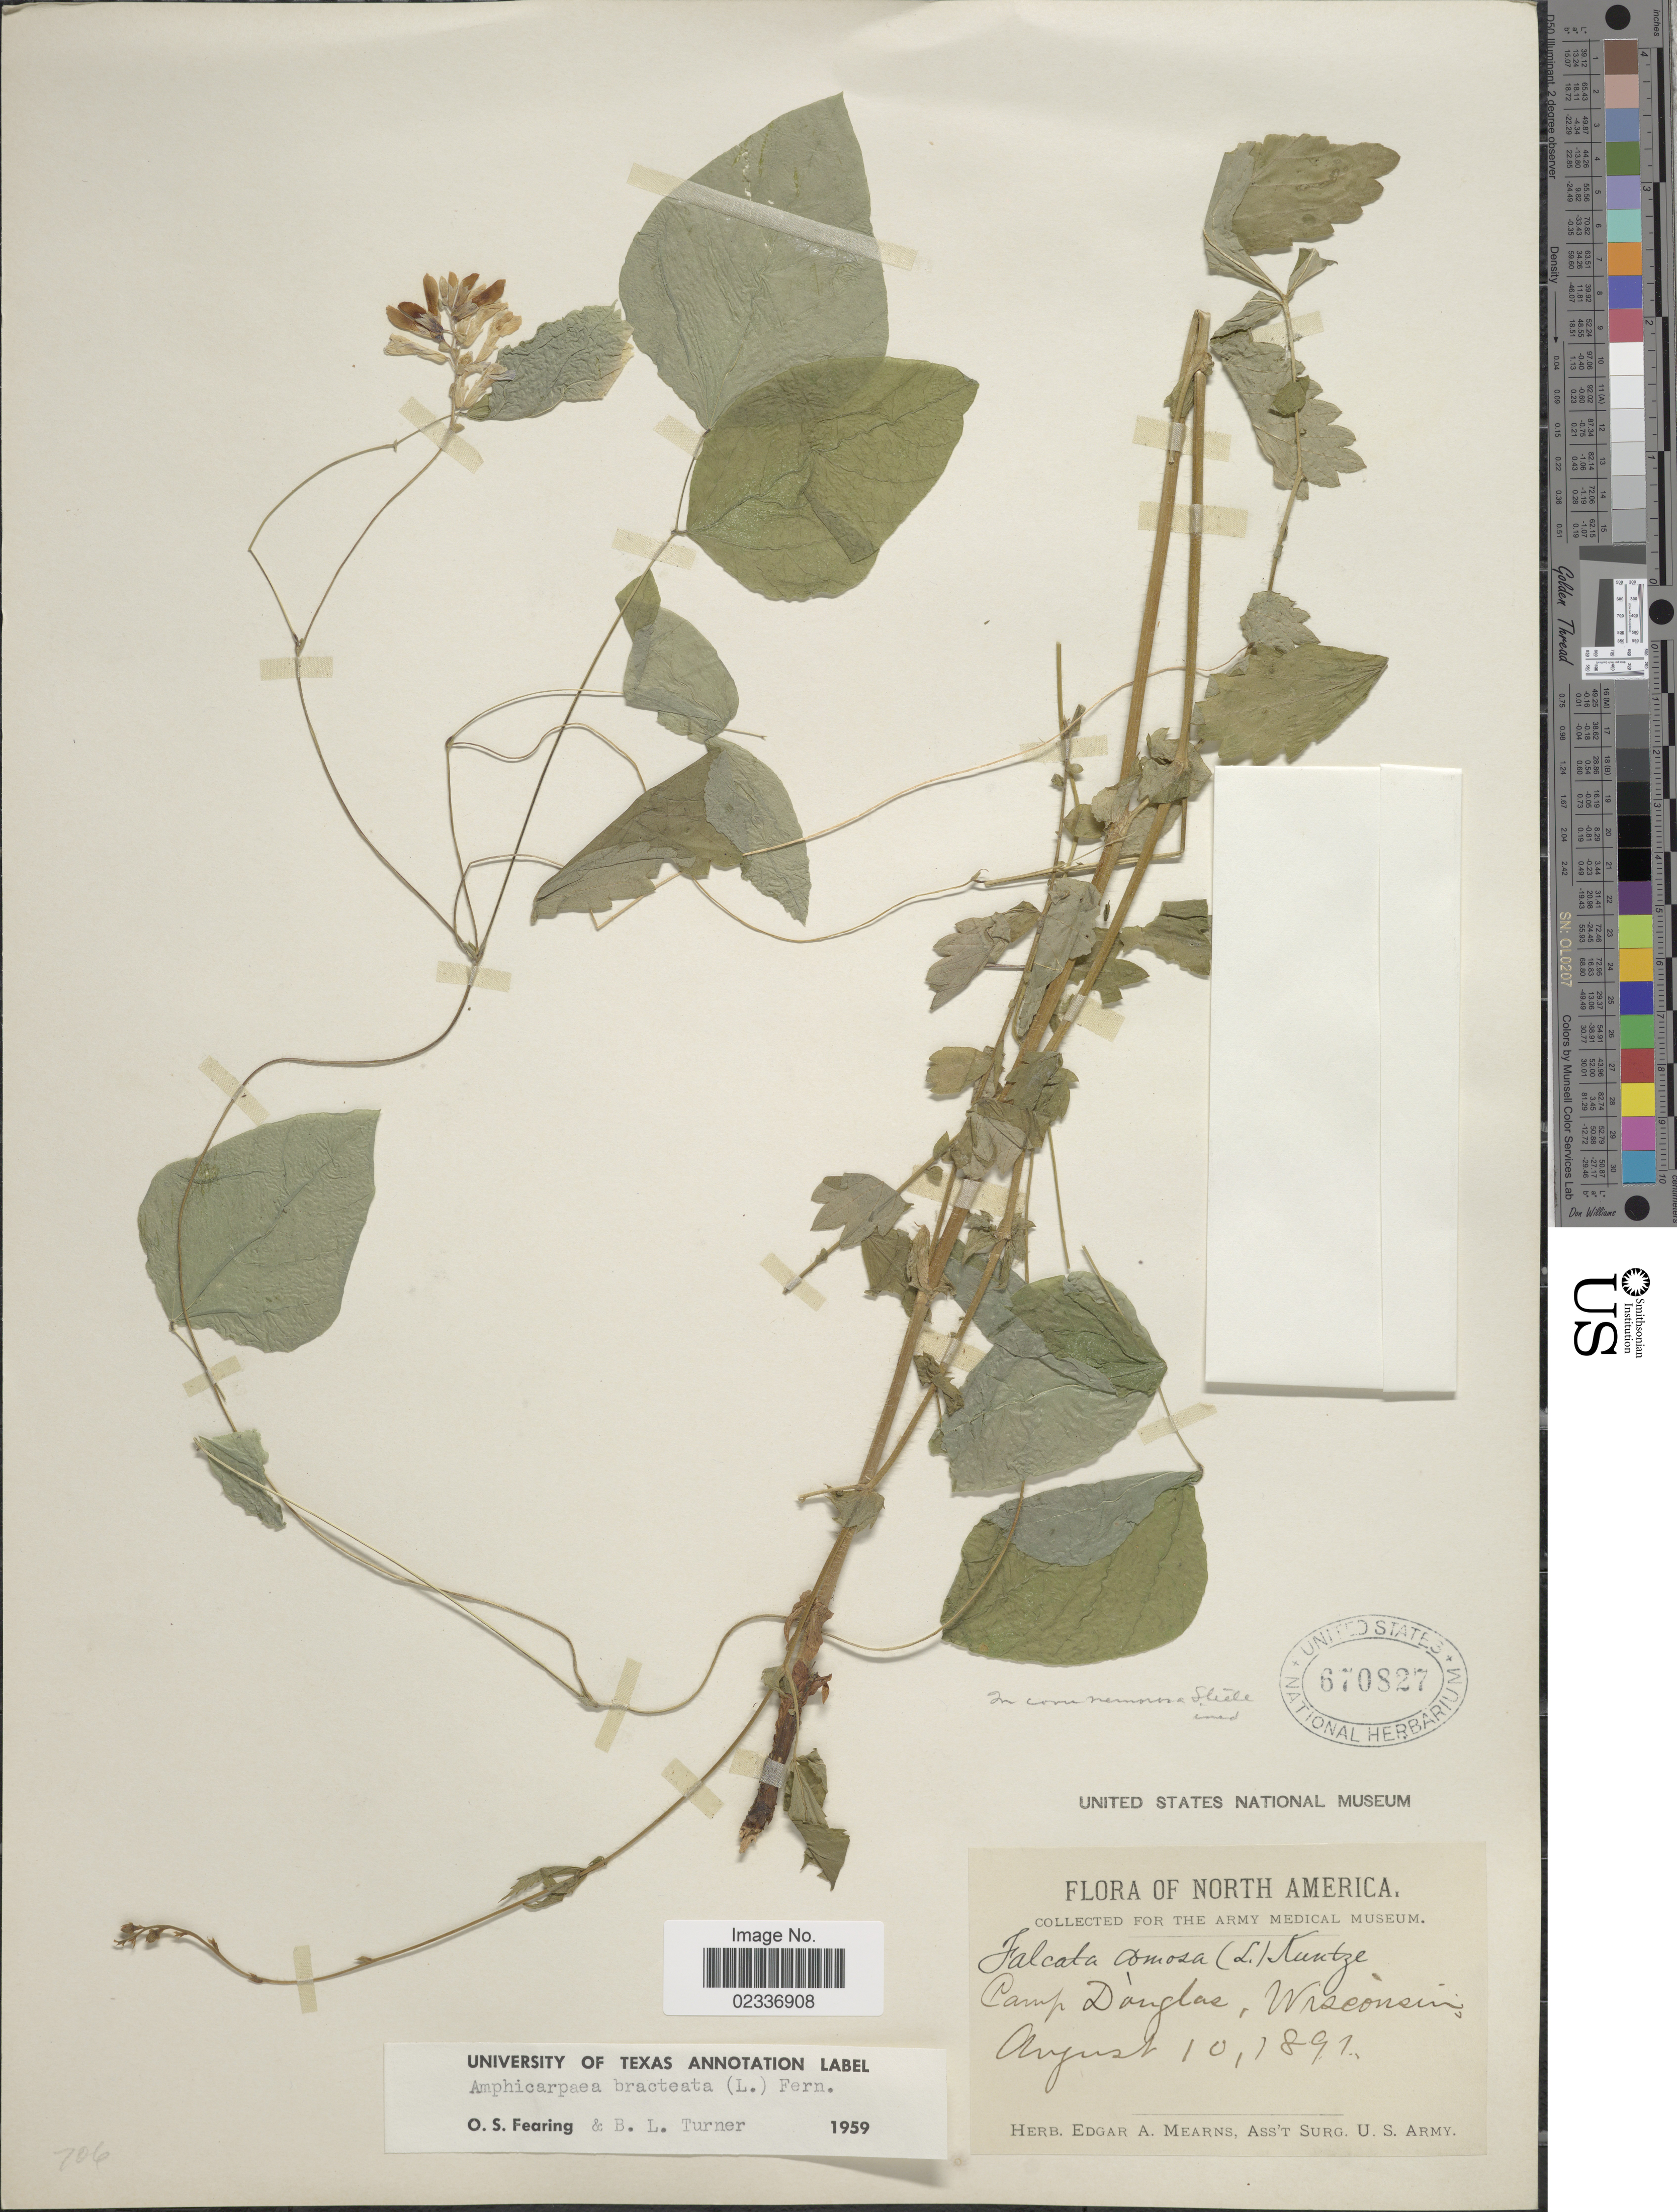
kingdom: Plantae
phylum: Tracheophyta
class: Magnoliopsida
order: Fabales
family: Fabaceae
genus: Amphicarpaea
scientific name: Amphicarpaea bracteata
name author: (L.) Fernald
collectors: ex herb. Edgar A. Mearns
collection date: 1891-08-10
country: United States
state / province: Wisconsin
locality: Camp Douglas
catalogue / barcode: US 670827